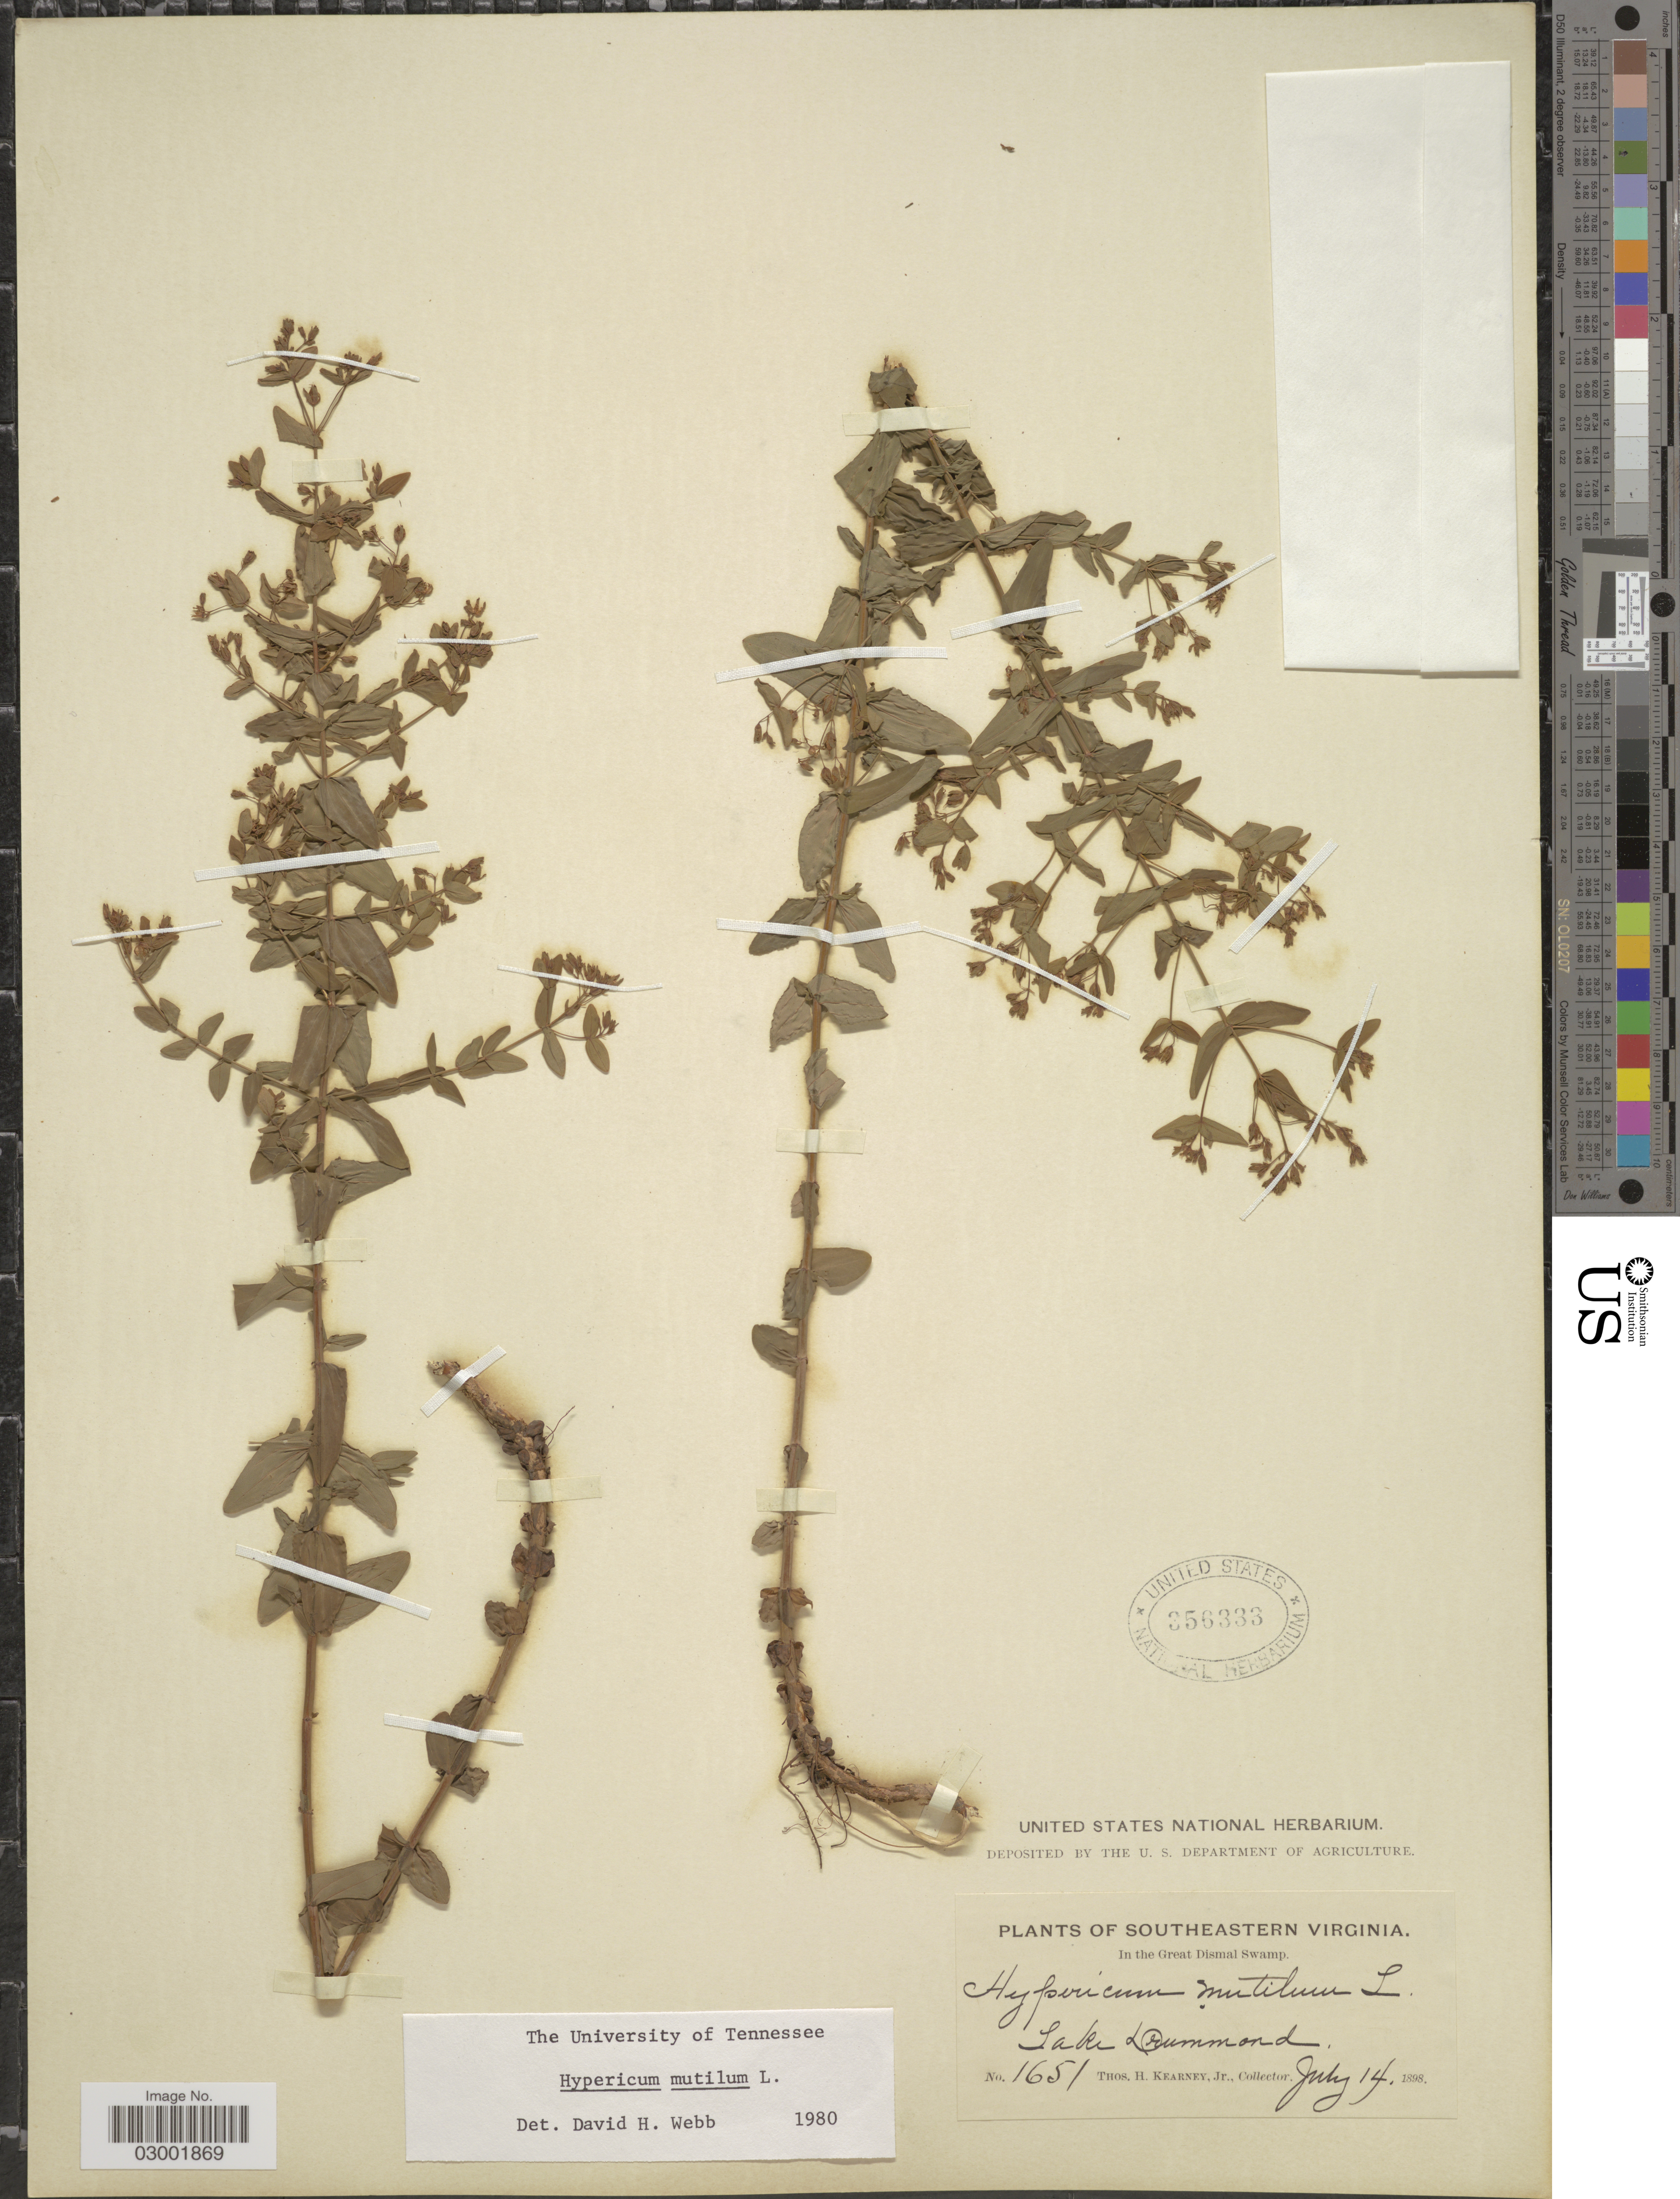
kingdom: Plantae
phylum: Tracheophyta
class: Magnoliopsida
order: Malpighiales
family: Hypericaceae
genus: Hypericum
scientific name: Hypericum mutilum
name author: L.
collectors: T. H. Kearney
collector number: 1651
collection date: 1898-07-14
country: United States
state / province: Virginia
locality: Southeastern Virginia, In the Great Dismal Swamp, Lake Drummond.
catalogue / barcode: US 356333